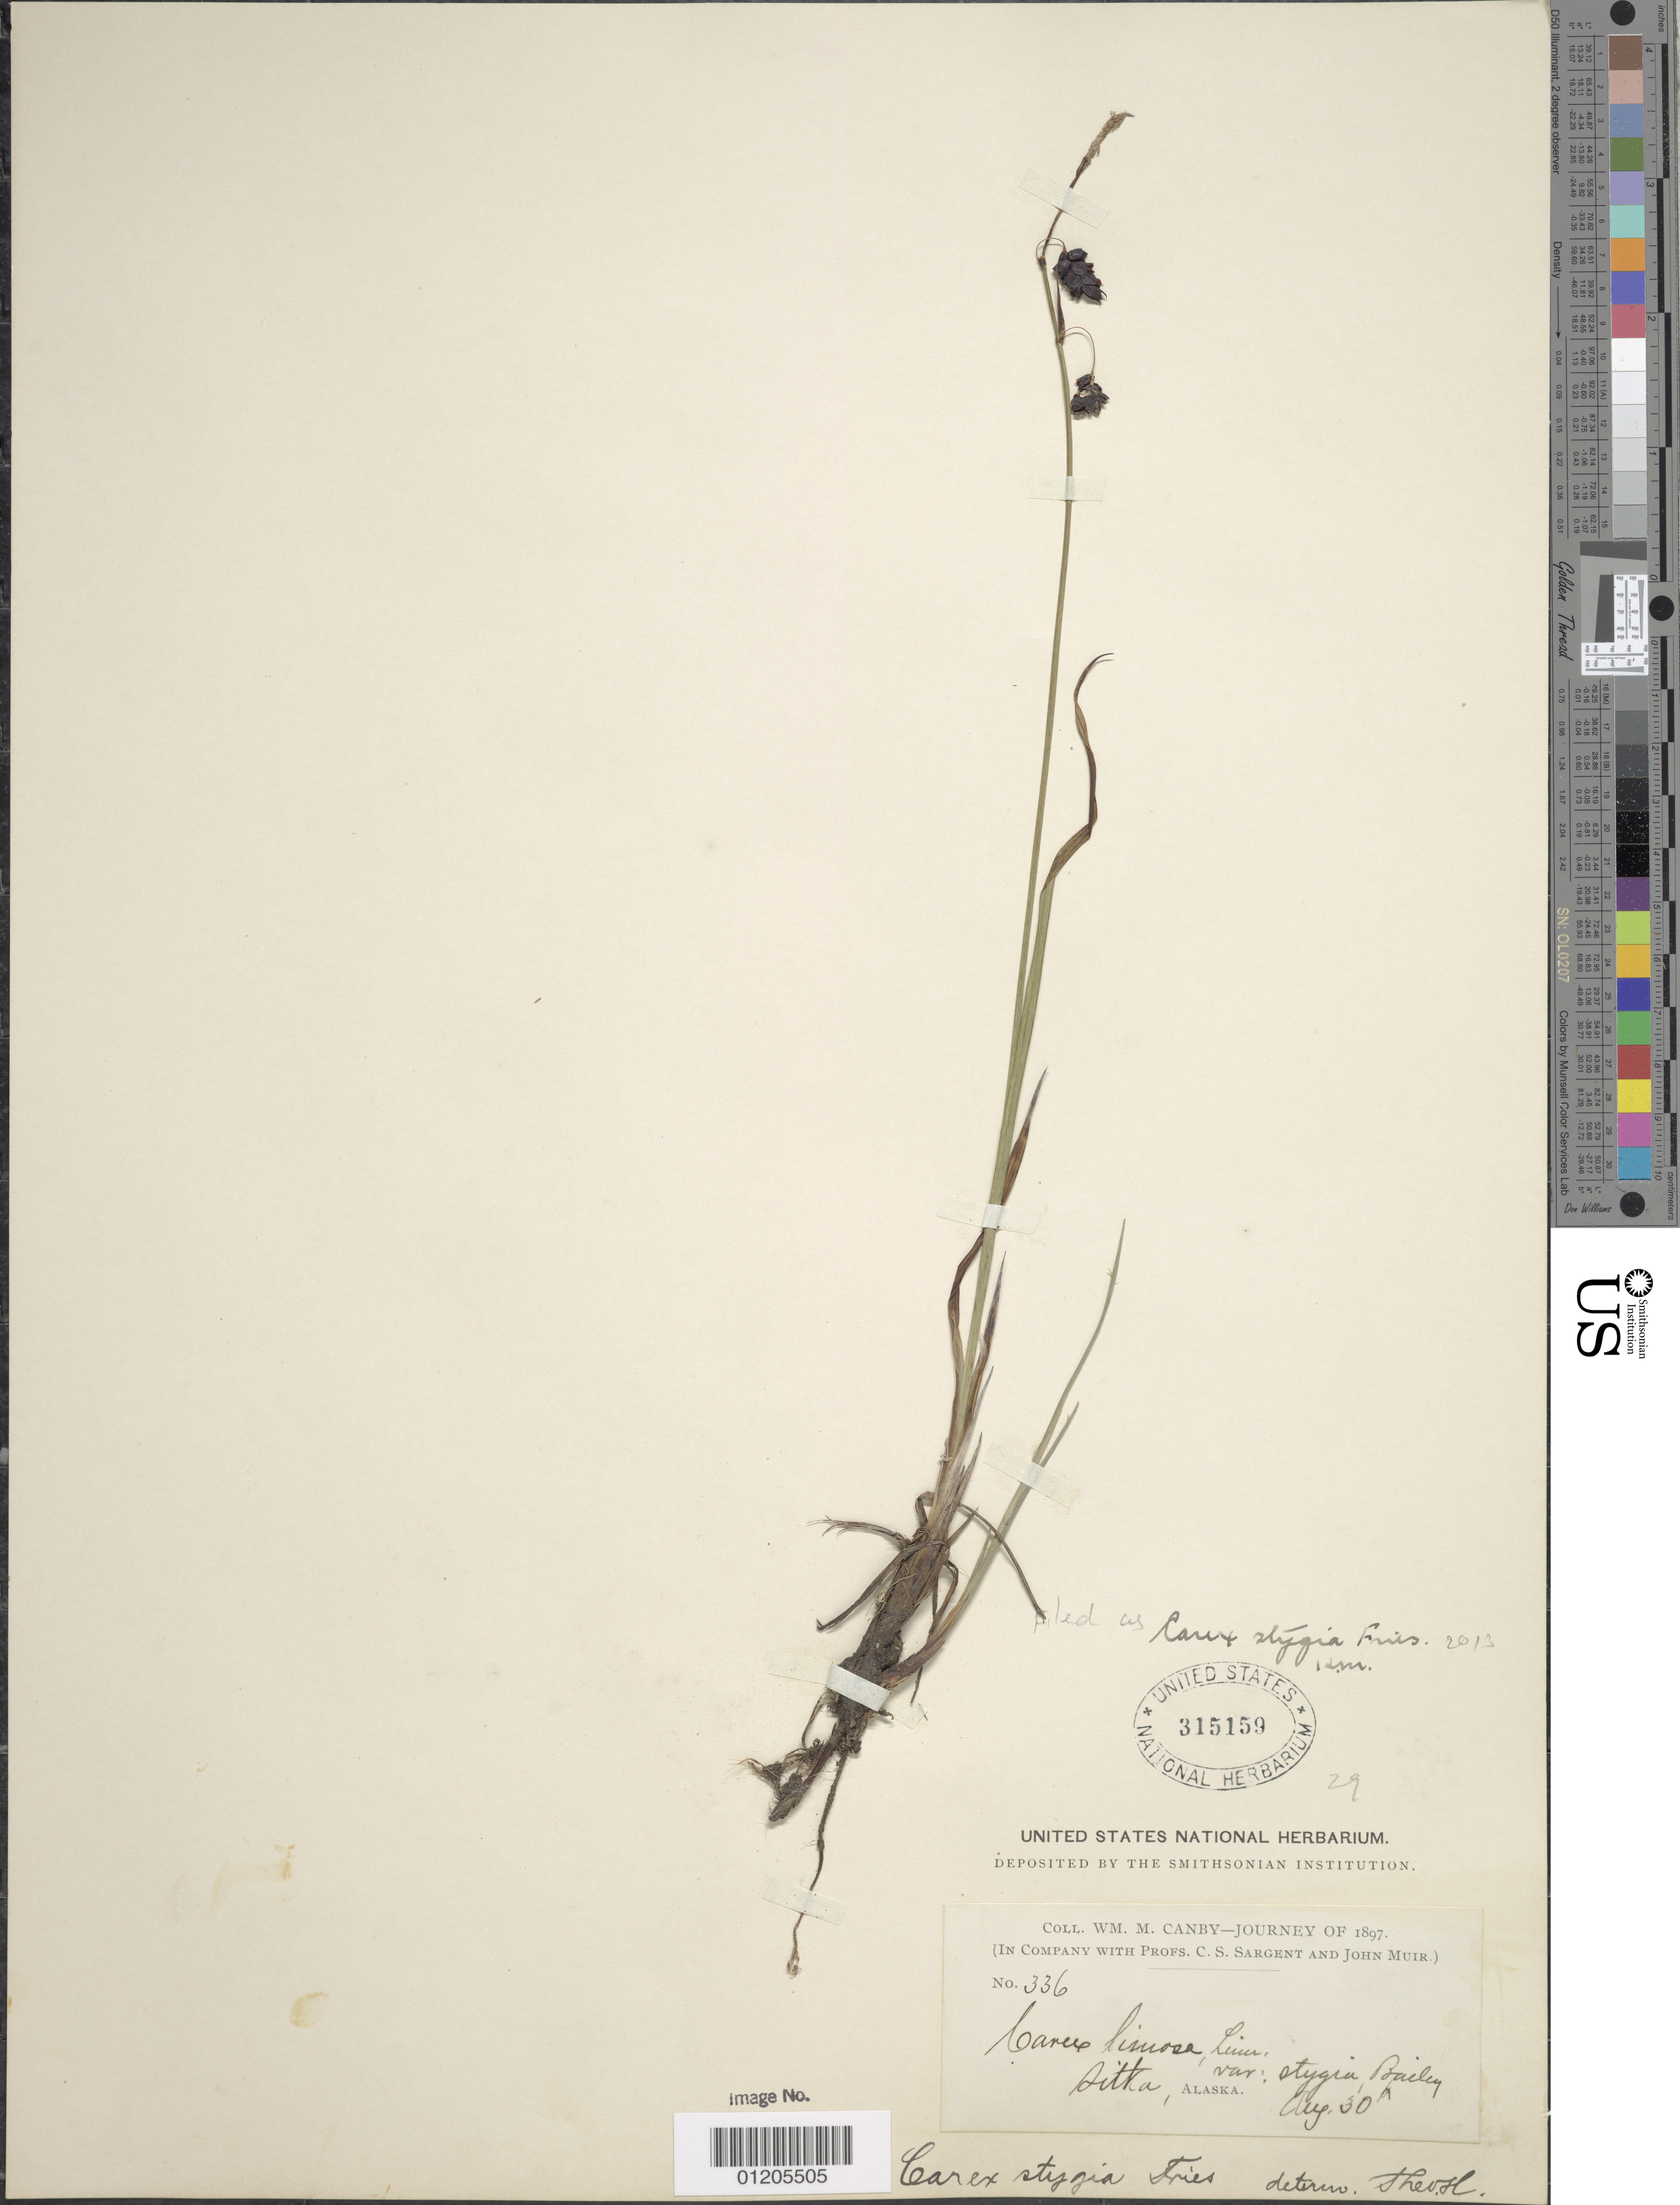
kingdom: Plantae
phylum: Tracheophyta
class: Liliopsida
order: Poales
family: Cyperaceae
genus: Carex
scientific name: Carex x stygia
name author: Fr.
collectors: W. M. Canby, C. S. Sargent & J. Muir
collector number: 336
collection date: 1897-08-30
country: United States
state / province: Alaska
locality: Sitka.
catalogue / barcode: US 315159